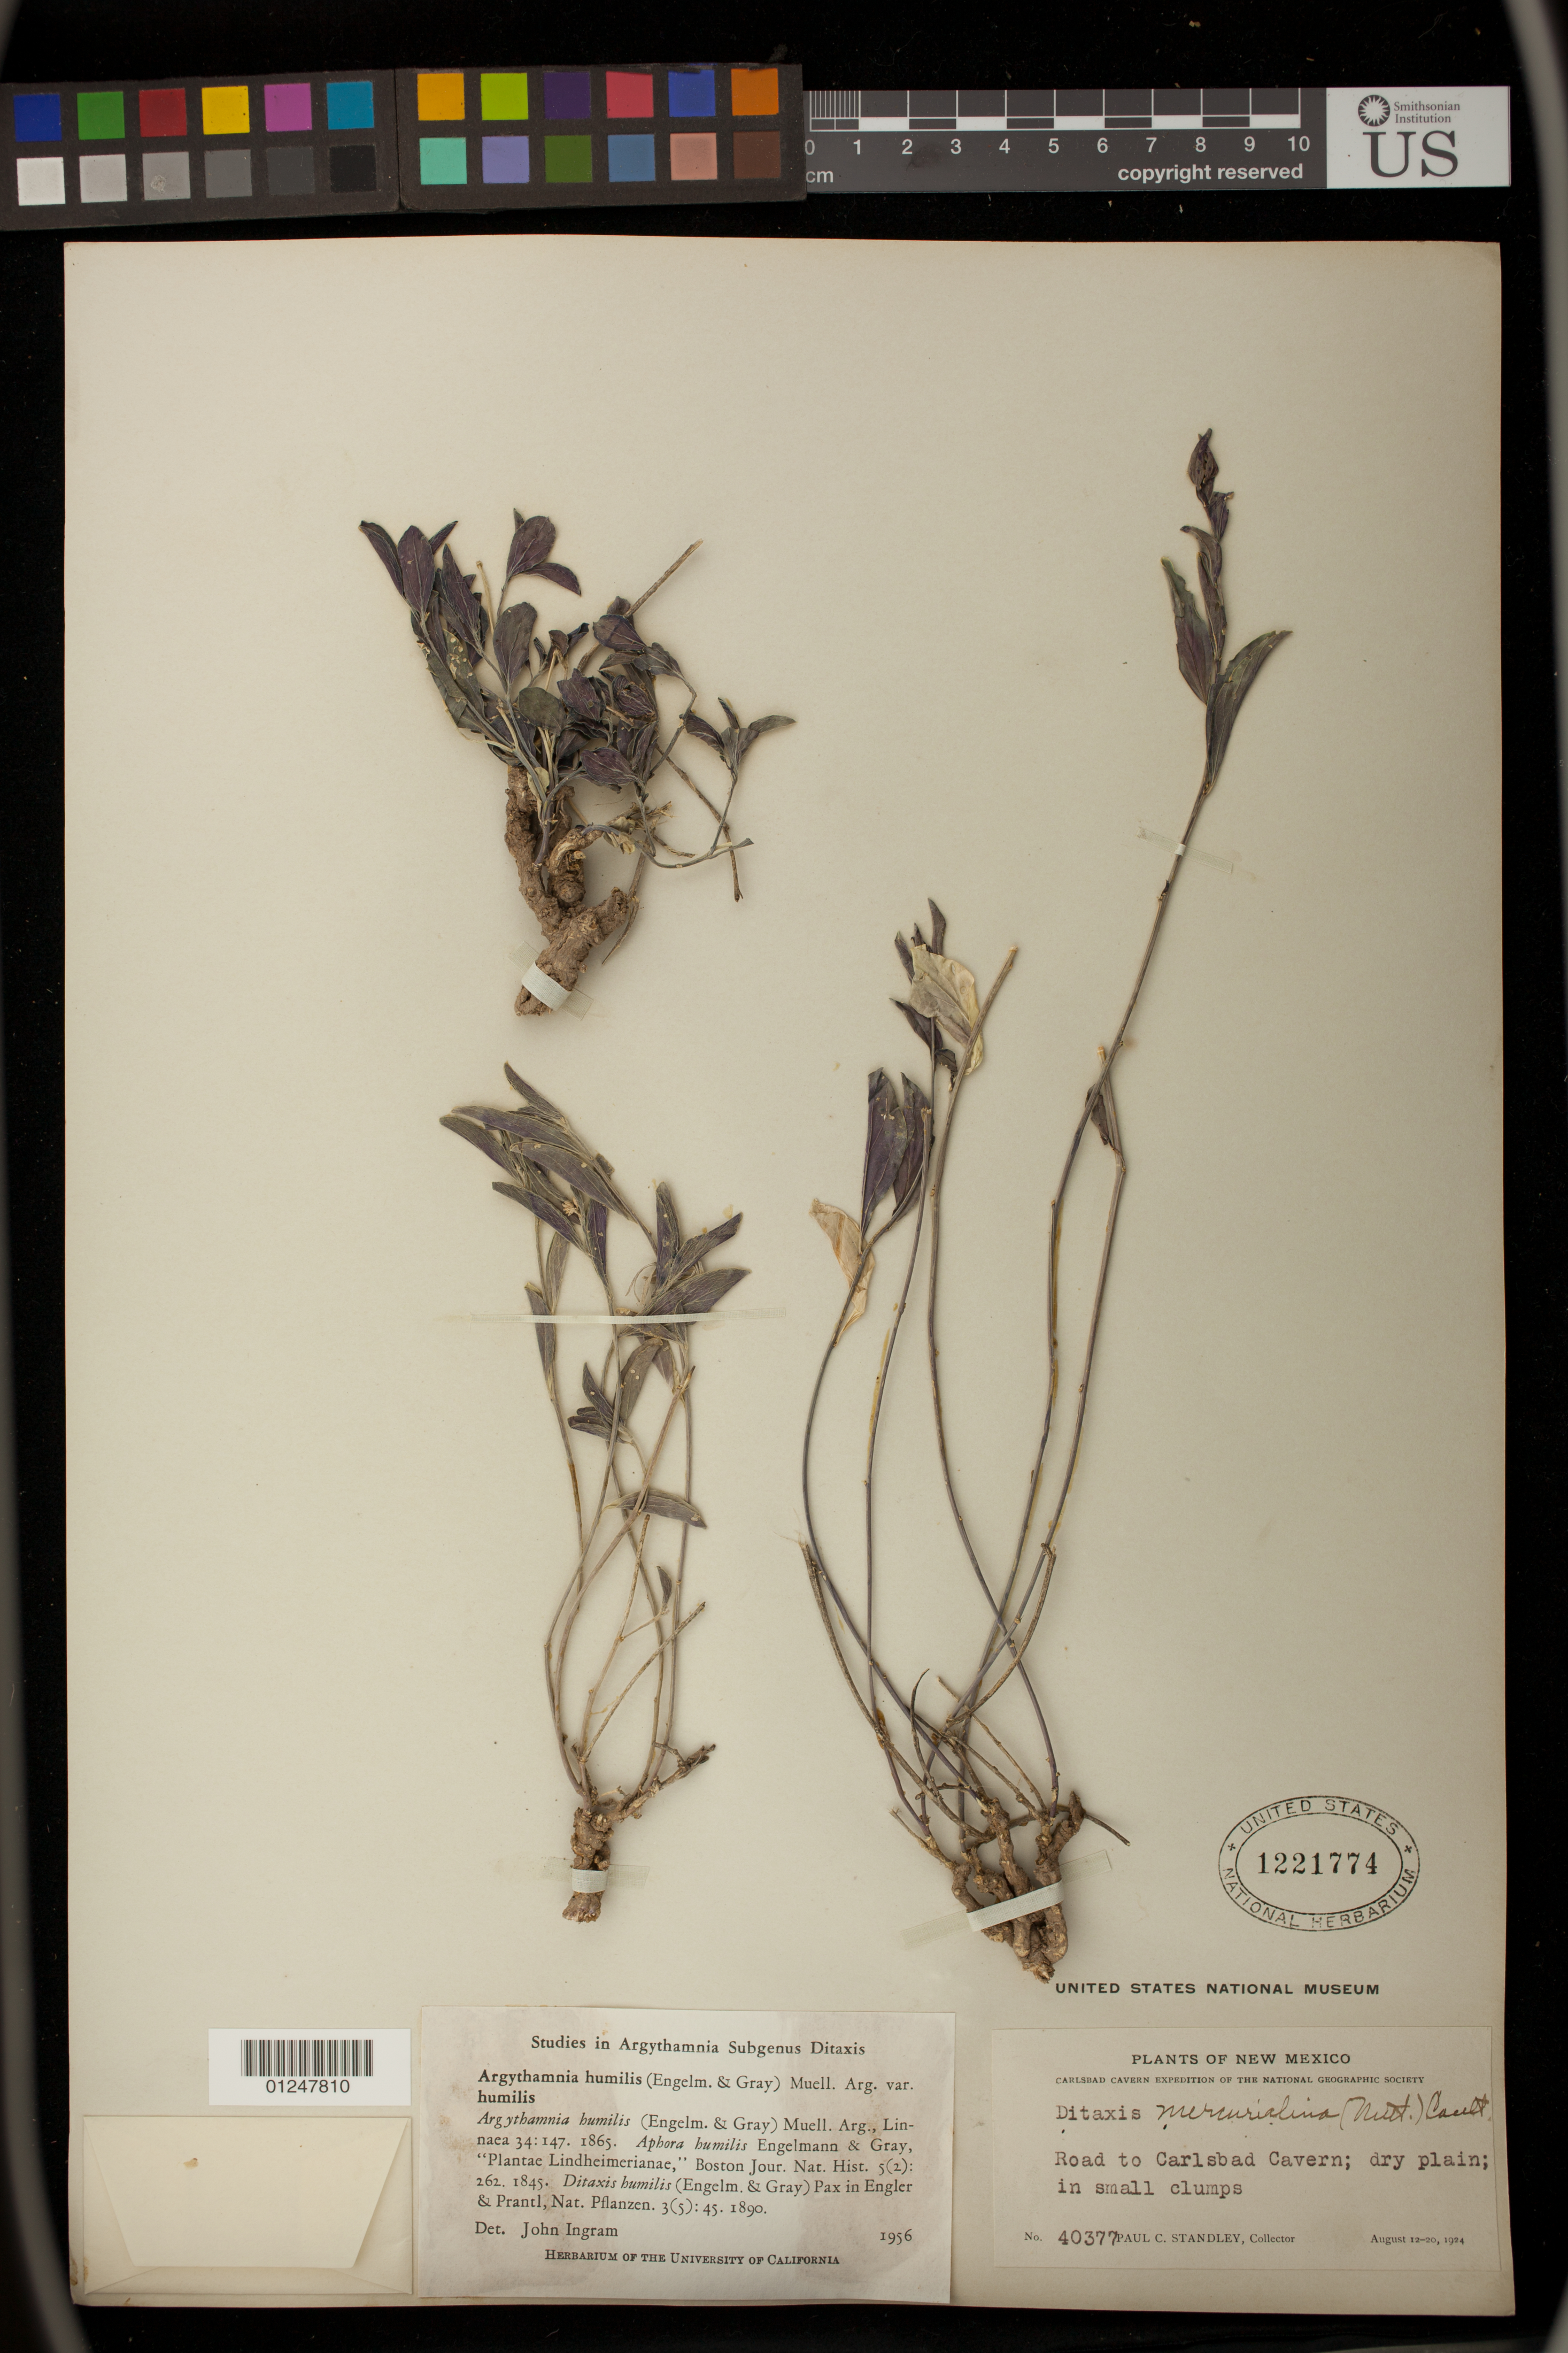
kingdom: Plantae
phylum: Tracheophyta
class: Magnoliopsida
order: Malpighiales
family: Euphorbiaceae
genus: Argythamnia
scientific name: Argythamnia humilis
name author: (Engelm. & A. Gray) Müll. Arg.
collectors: P. C. Standley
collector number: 40377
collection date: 1924-08-12/1924-08-20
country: United States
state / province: New Mexico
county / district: Eddy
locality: Road to Carlsbad Cavern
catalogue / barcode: US 1221774